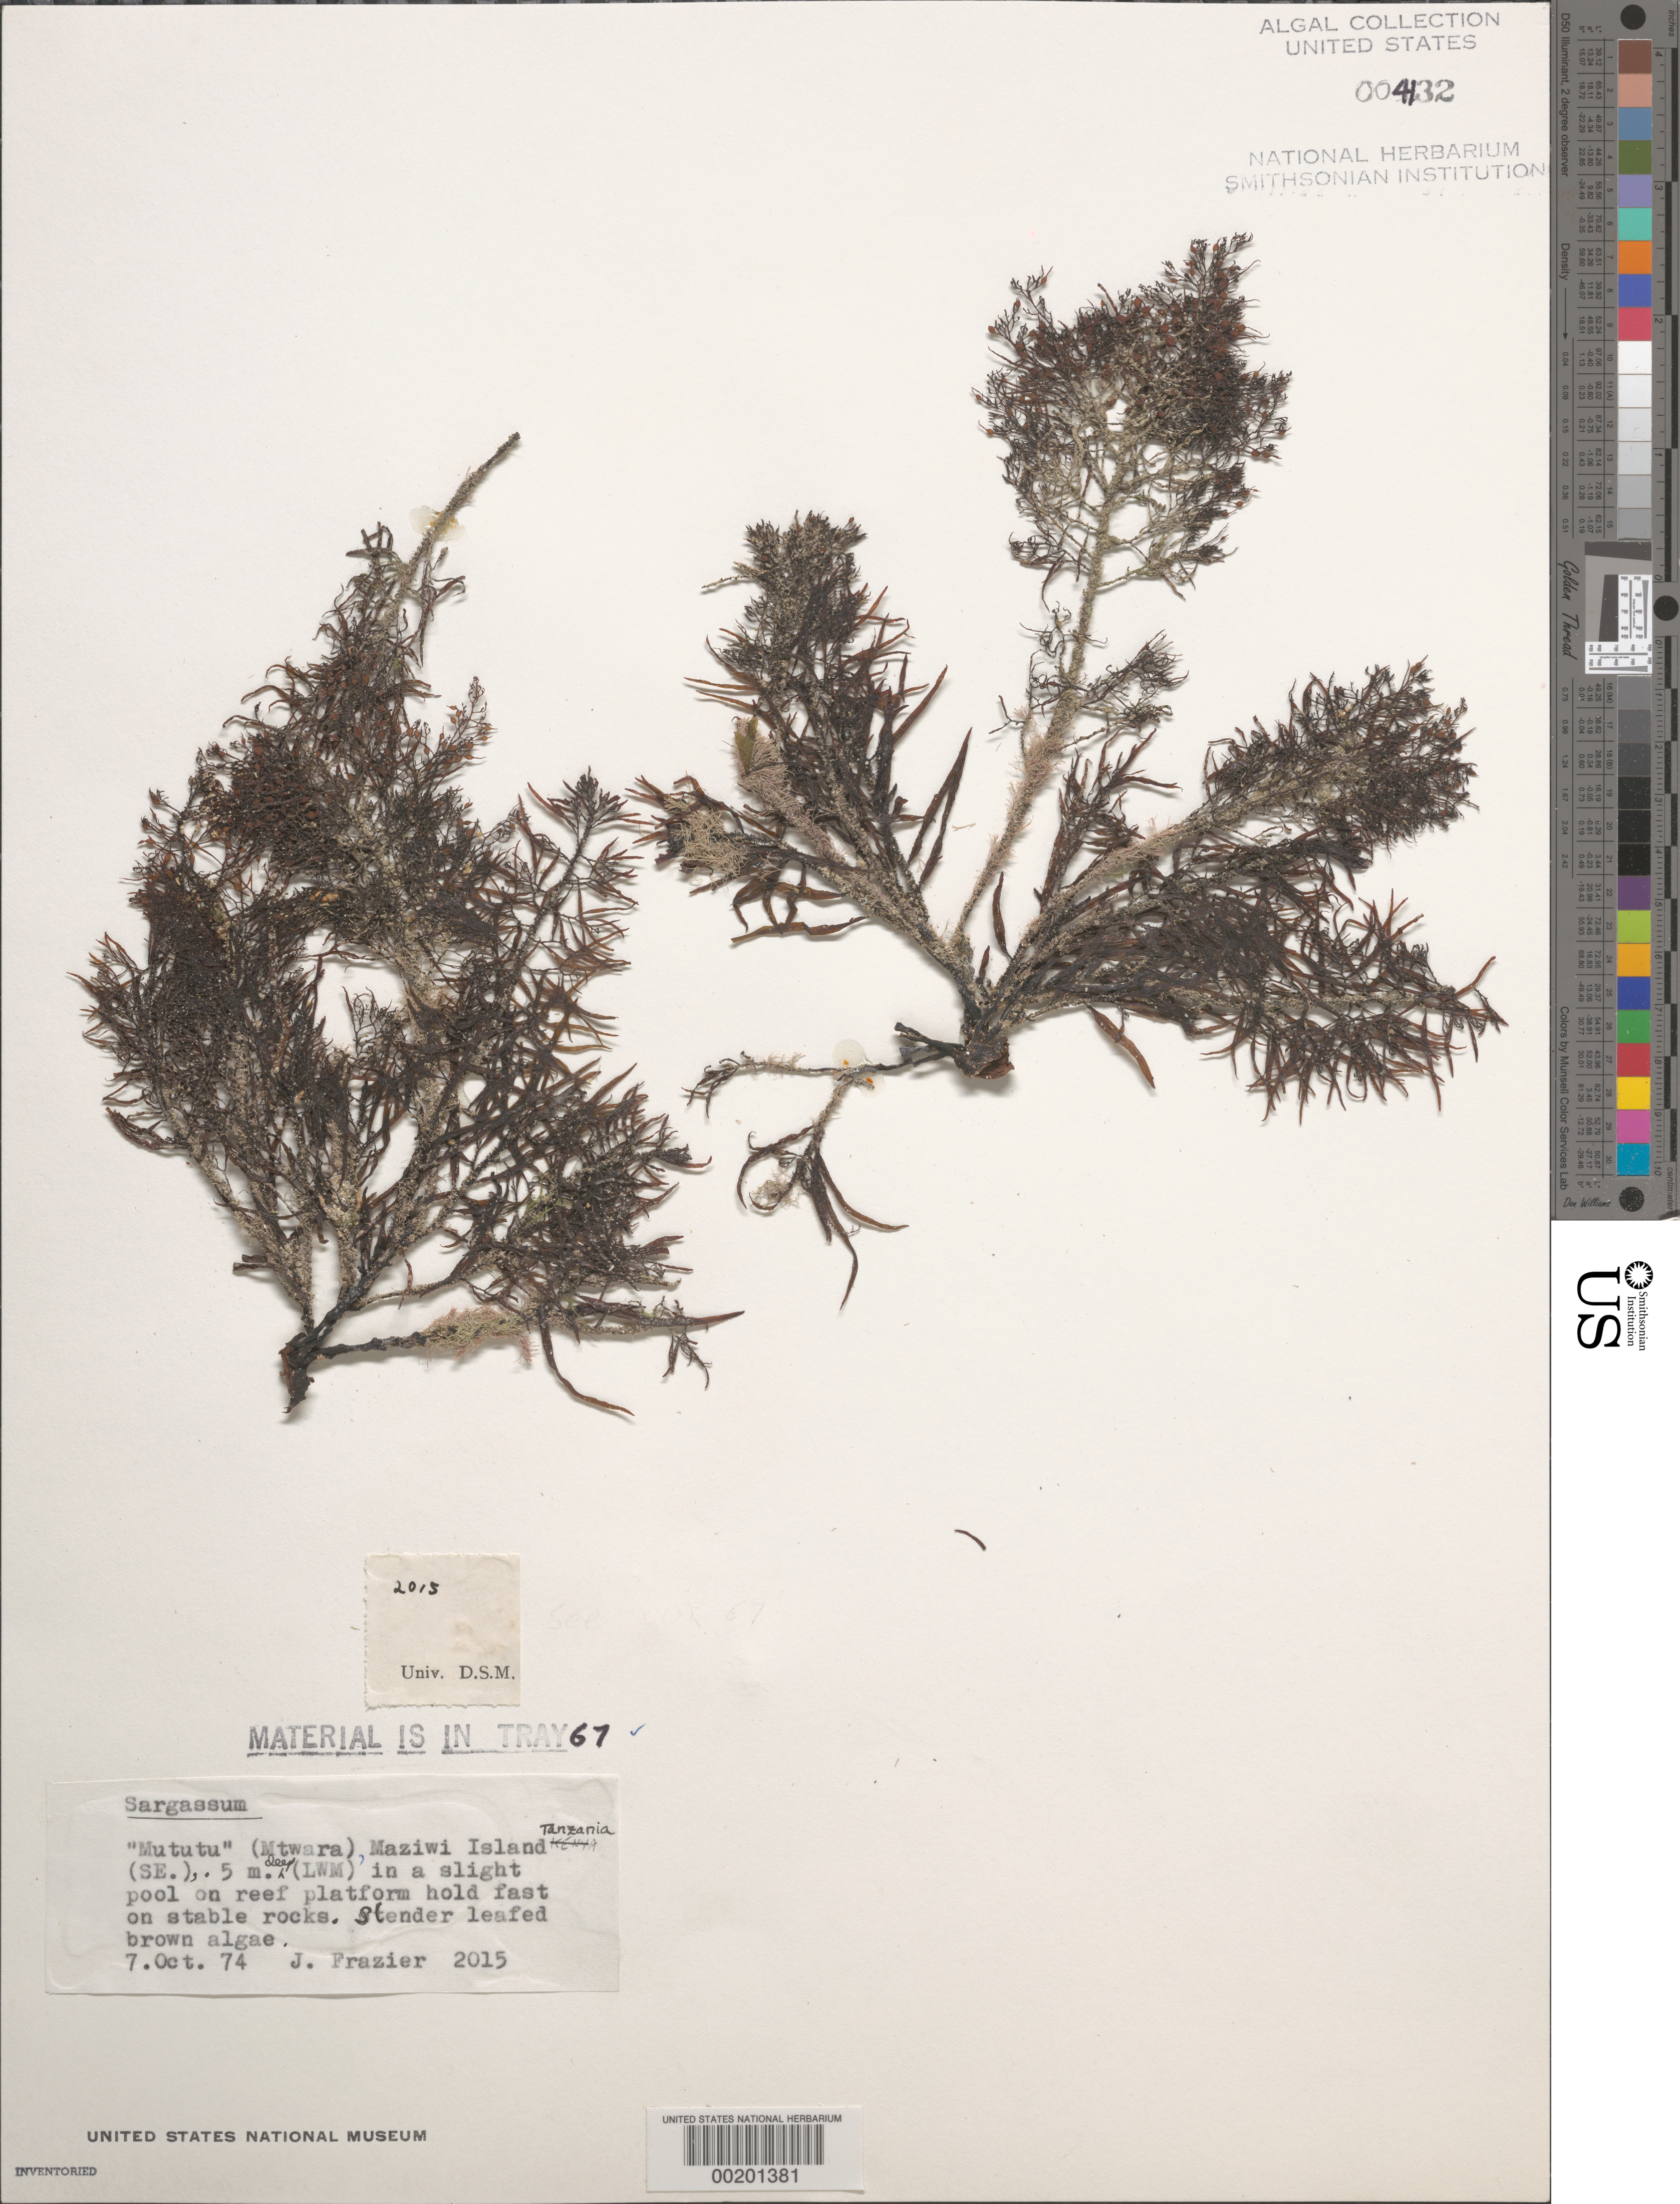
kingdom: Chromista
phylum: Ochrophyta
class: Phaeophyceae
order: Fucales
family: Sargassaceae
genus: Sargassum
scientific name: Sargassum sp.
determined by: Moorjani, S.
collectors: J. Frazier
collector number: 2015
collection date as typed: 07 Oct 1974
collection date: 1974-10-07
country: Tanzania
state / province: Tanga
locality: Mtutu (mtwara), maziwi island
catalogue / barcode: US 4132